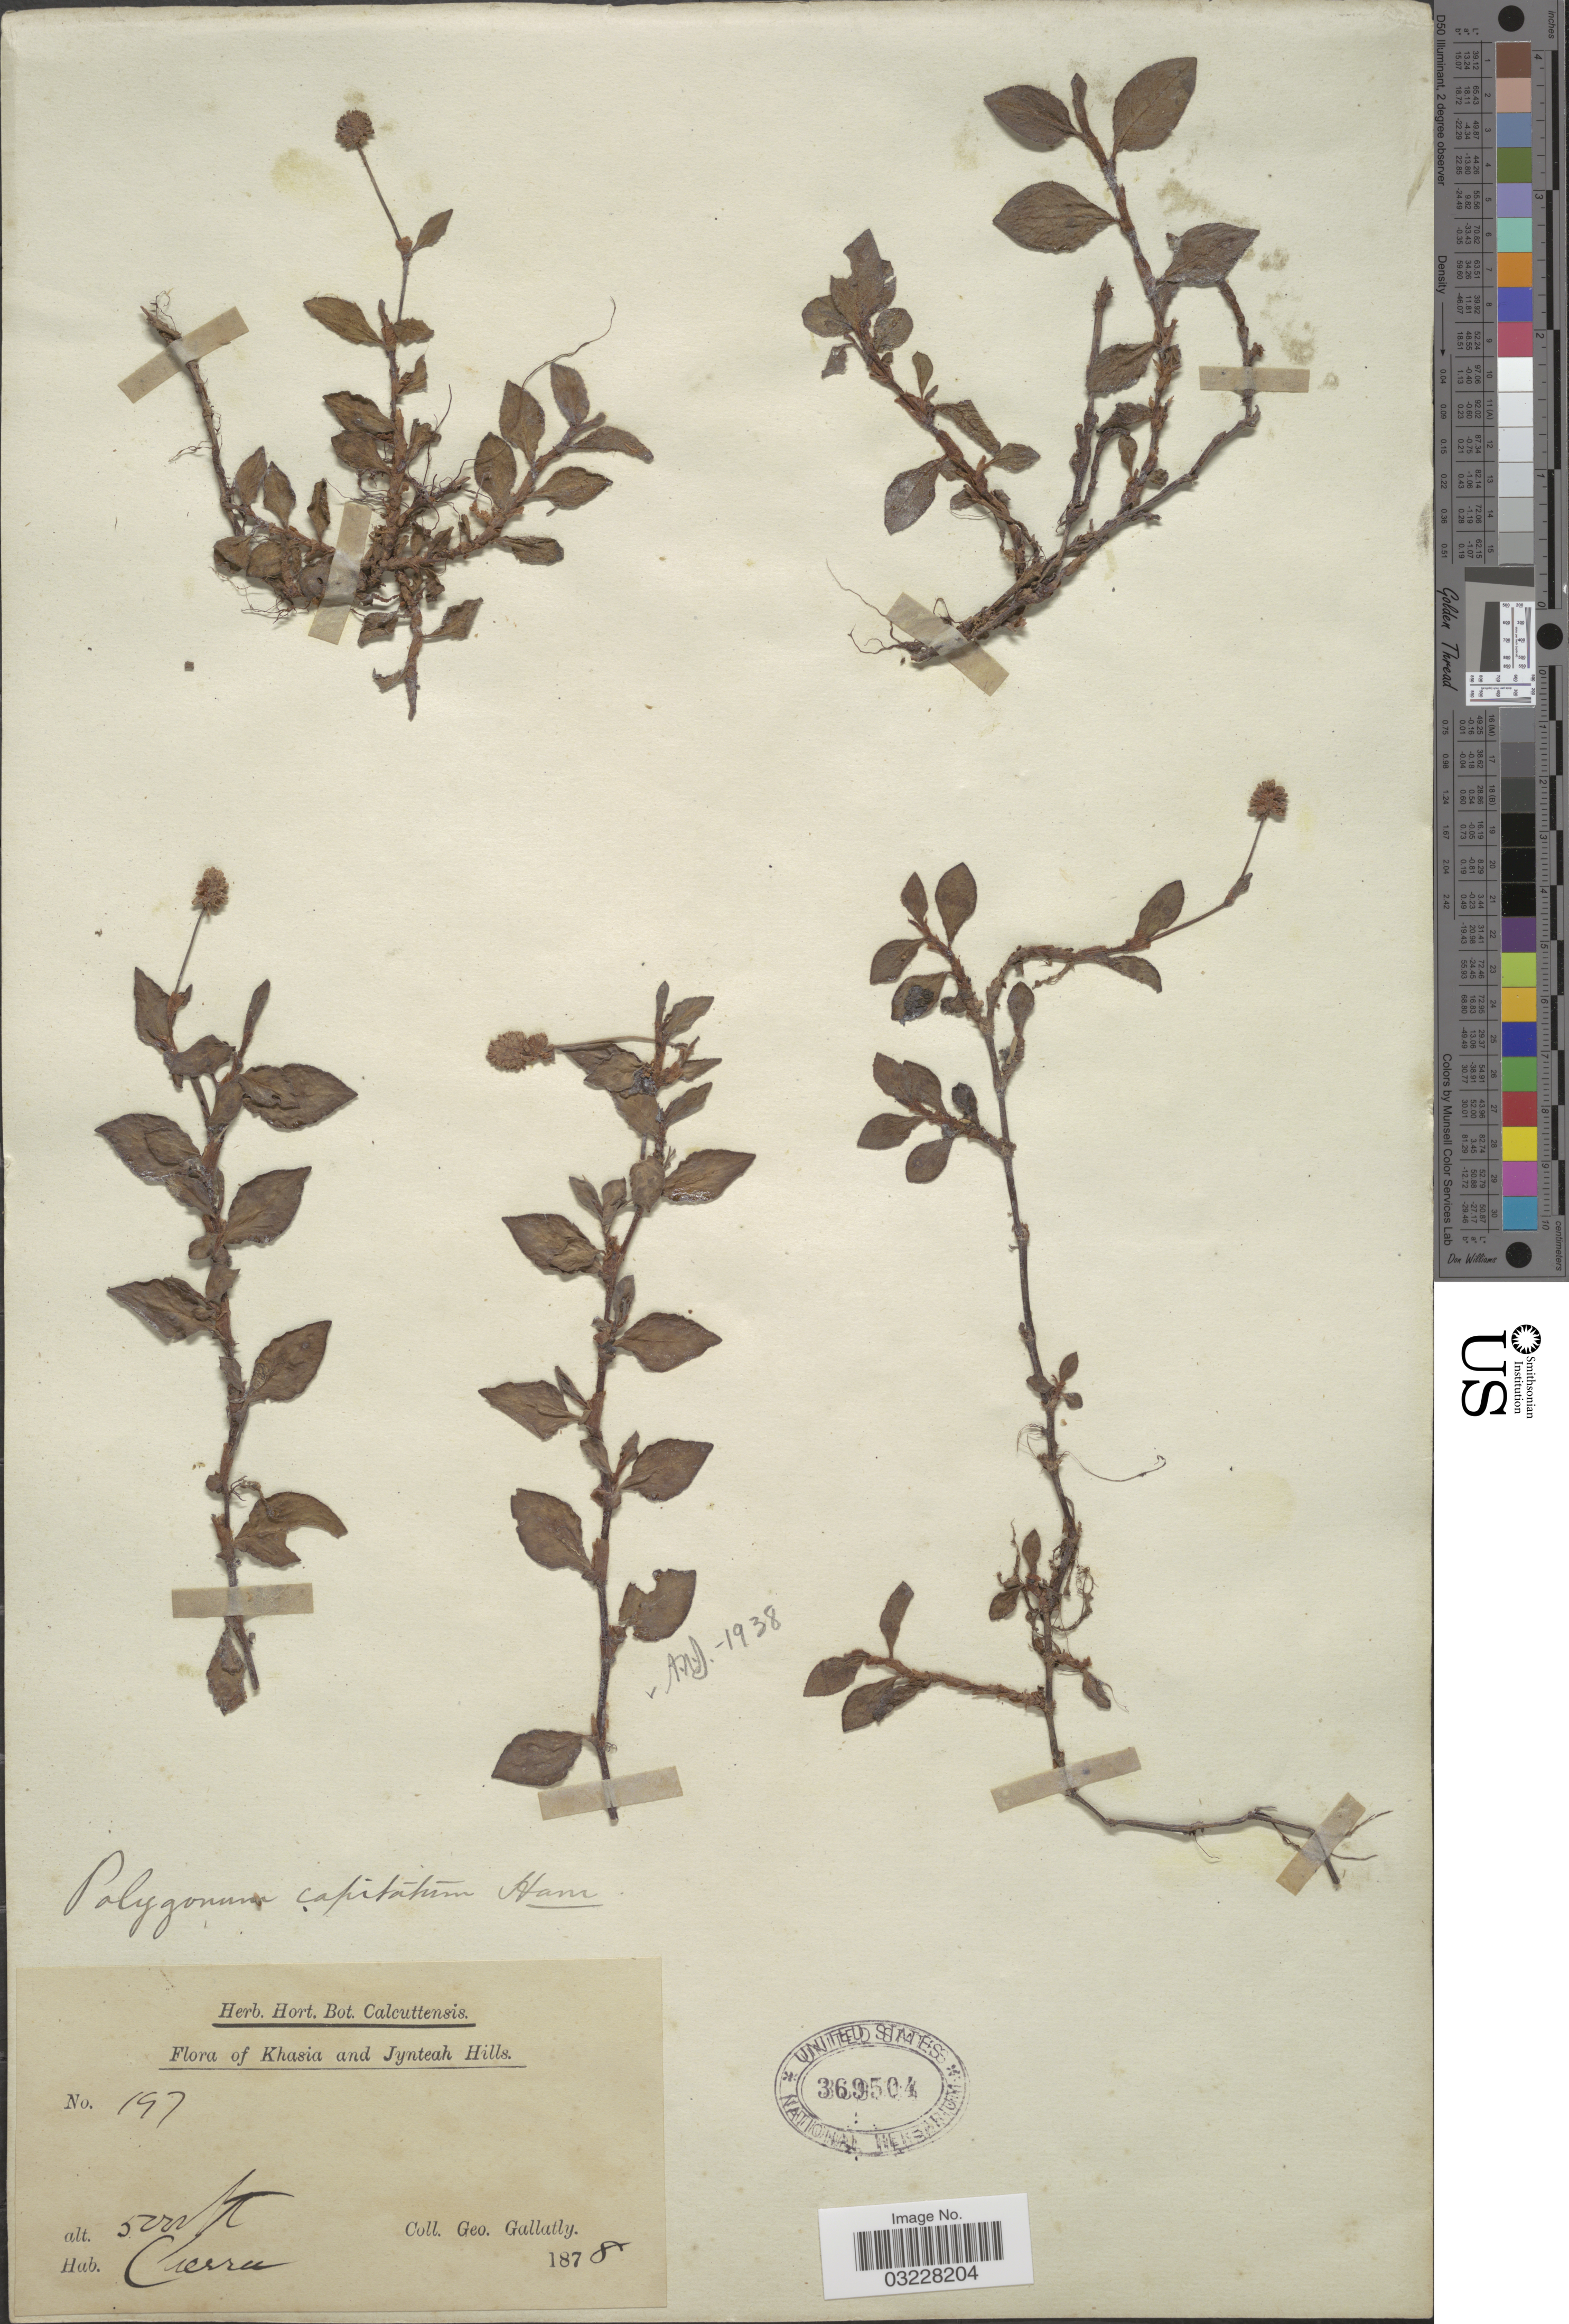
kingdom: Plantae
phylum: Tracheophyta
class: Magnoliopsida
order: Caryophyllales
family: Polygonaceae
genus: Polygonum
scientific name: Polygonum capitatum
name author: Buch.-Ham. ex D. Don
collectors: G. Gallatly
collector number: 197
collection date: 1878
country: India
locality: Khasia and Jynteah Hills.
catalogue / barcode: US 369504